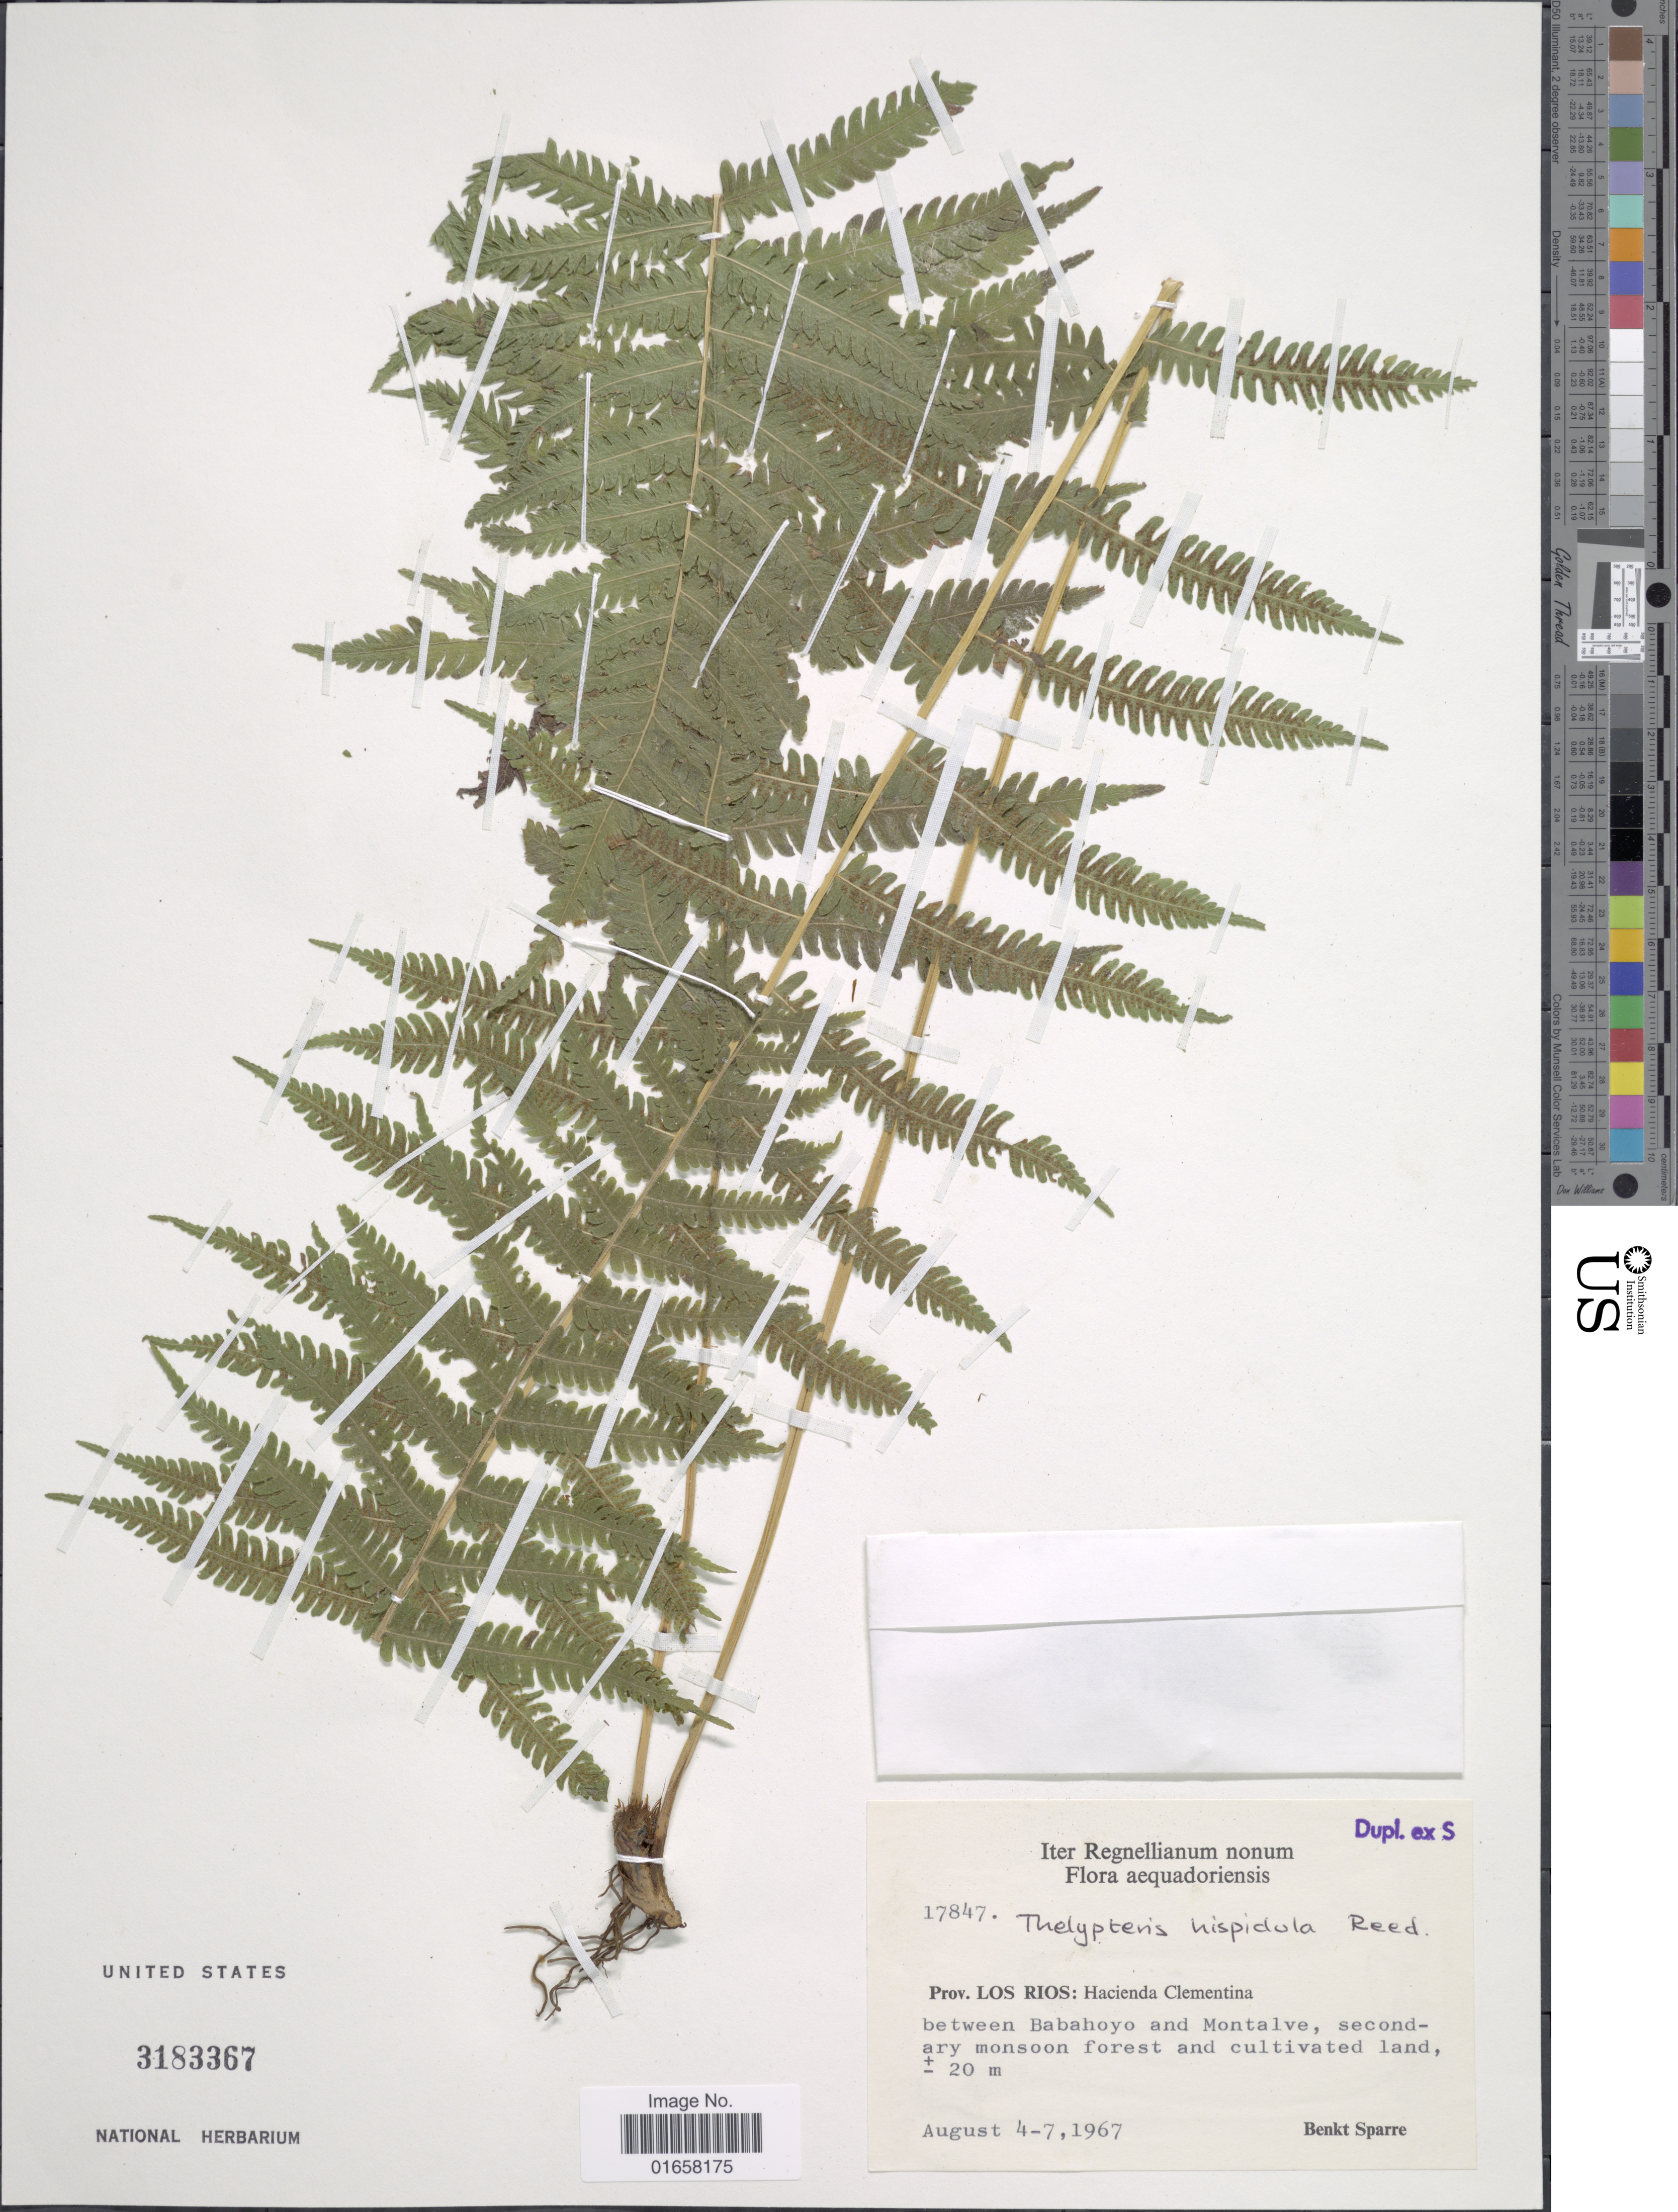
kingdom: Plantae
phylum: Tracheophyta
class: Polypodiopsida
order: Polypodiales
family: Thelypteridaceae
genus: Christella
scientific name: Christella hispidula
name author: (Decne.) Holttum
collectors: B. Sparre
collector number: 17847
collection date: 1967-08-04/1967-08-07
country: Ecuador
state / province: Los Ríos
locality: Hacienda Clementina, between Babahoyo and Montalve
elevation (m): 20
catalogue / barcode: US 3183367